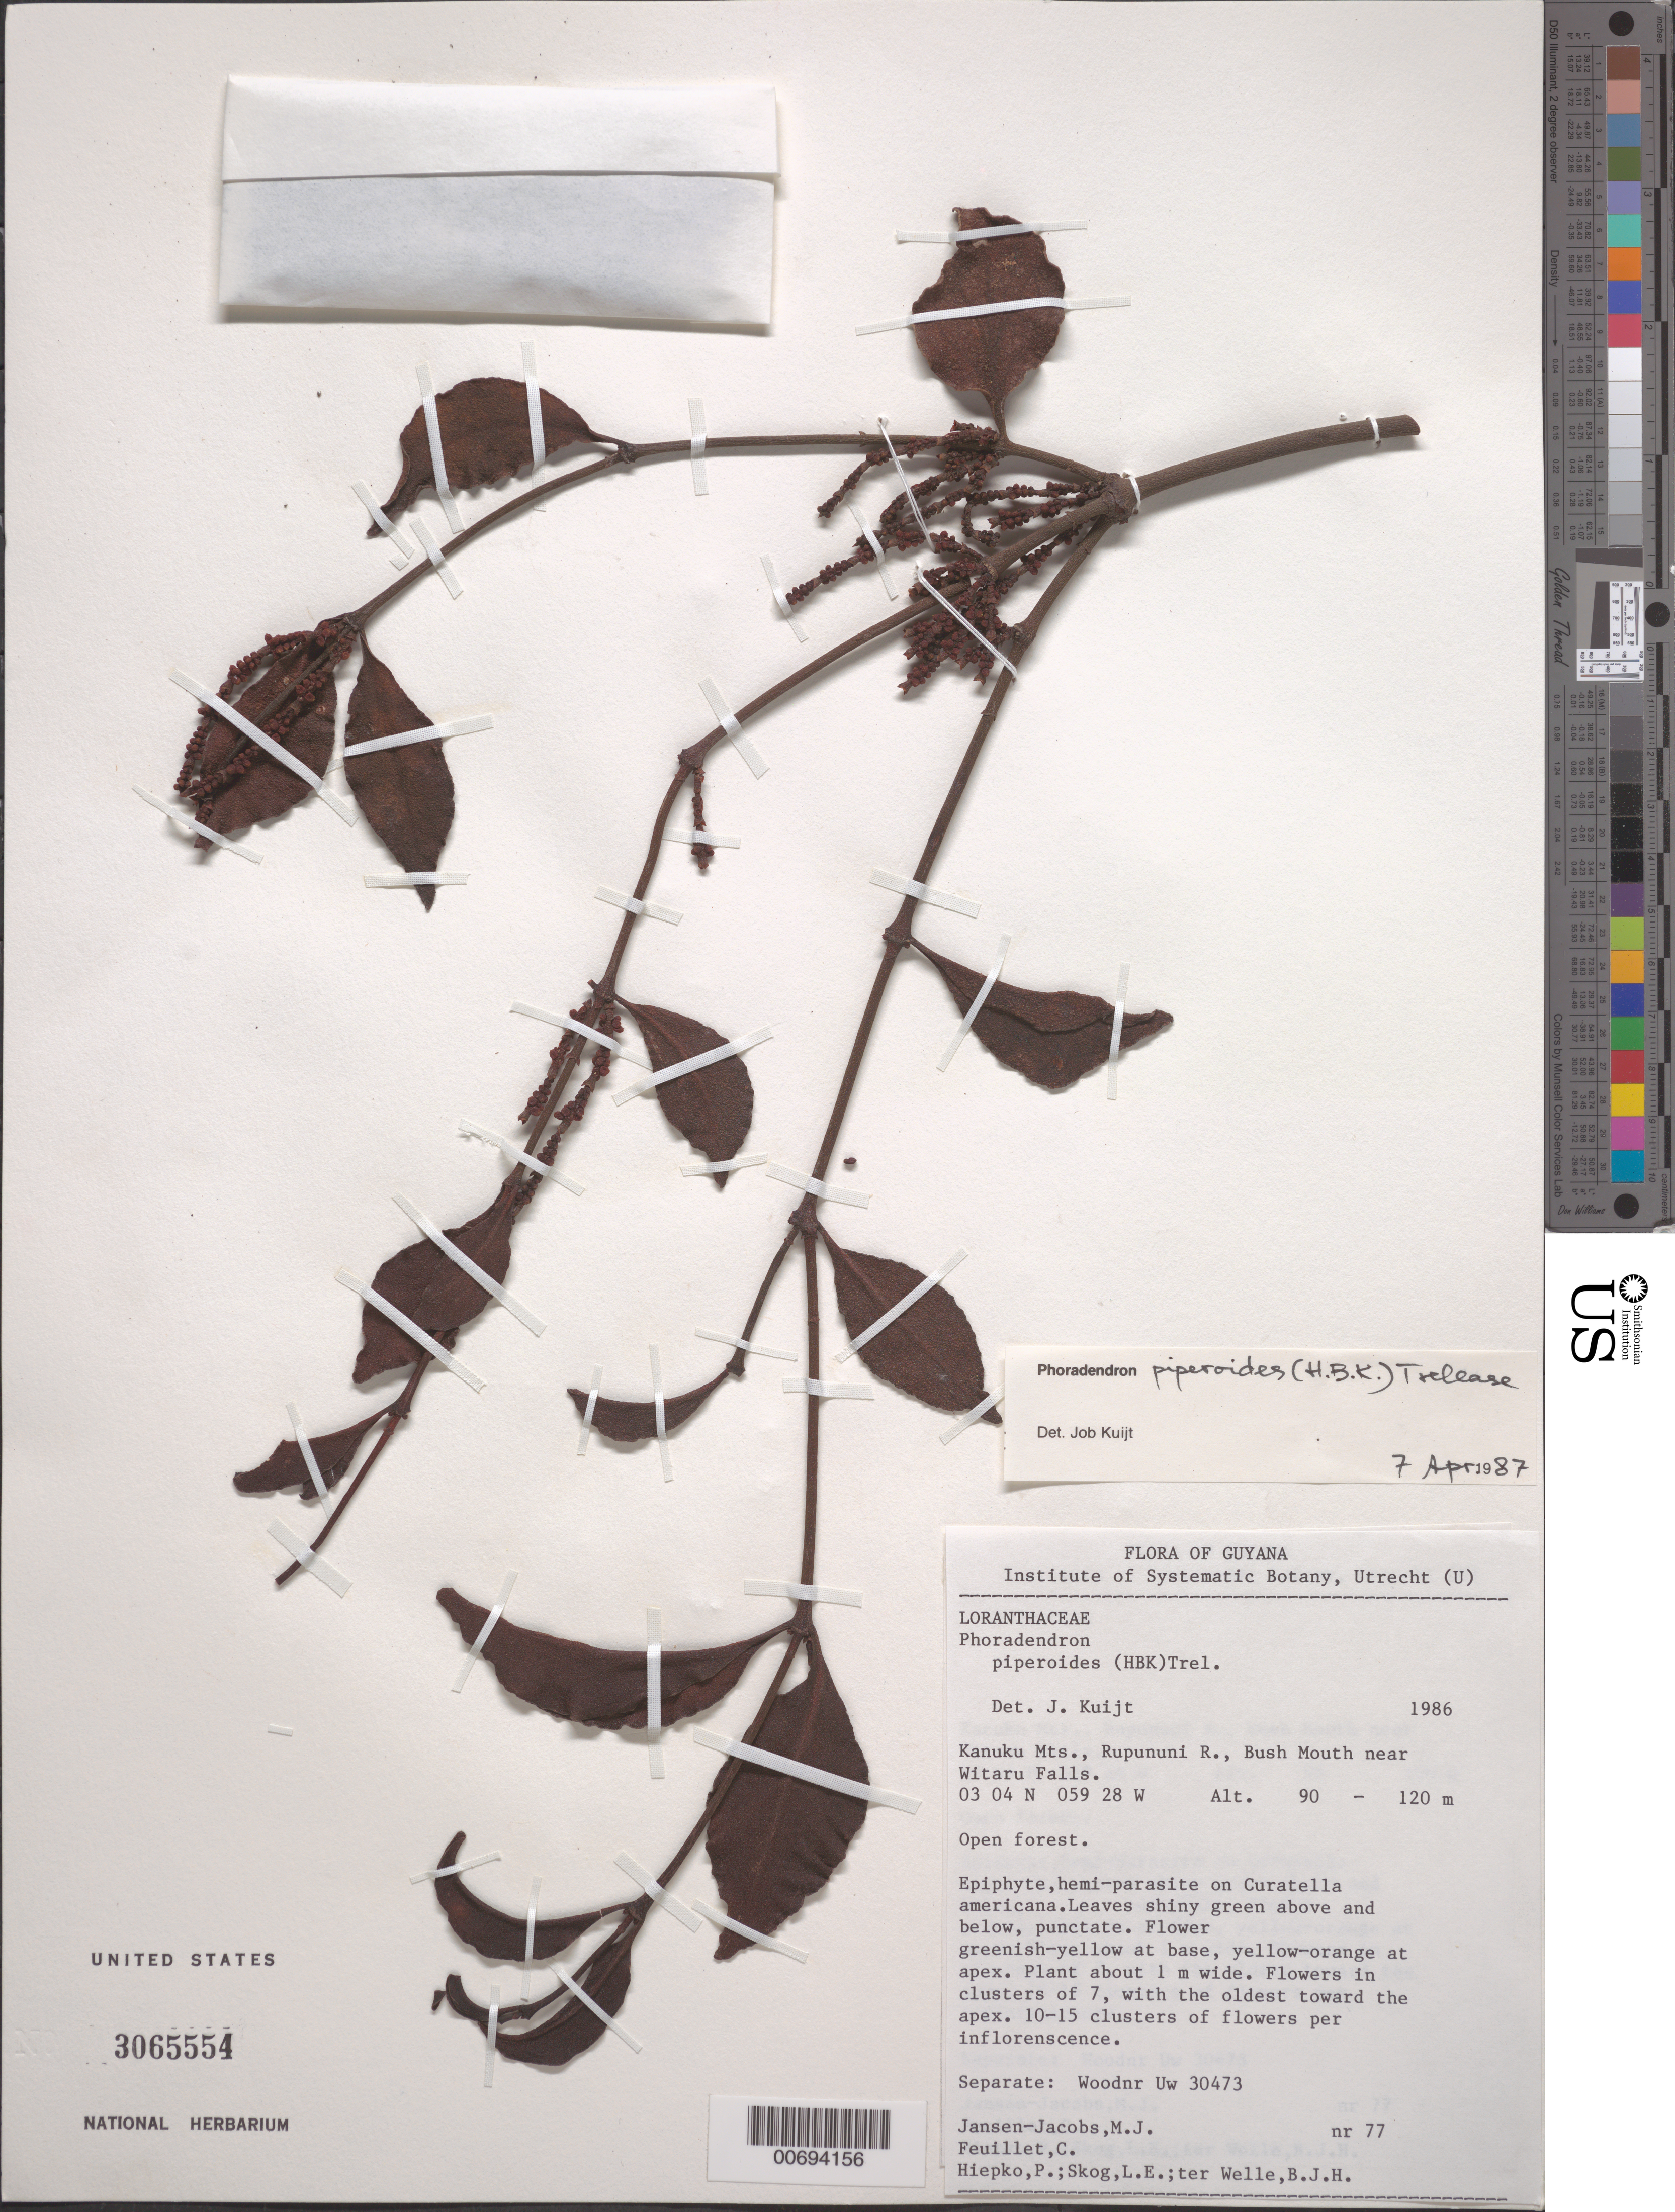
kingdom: Plantae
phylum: Tracheophyta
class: Magnoliopsida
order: Santalales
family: Viscaceae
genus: Phoradendron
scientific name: Phoradendron piperoides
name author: (Kunth) Trel.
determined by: Kuijt, Job, (CANADA)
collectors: M. J. Jansen-Jacobs, C. Feuillet, P. H. Hiepko, L. E. Skog & B. Welle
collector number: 77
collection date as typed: Feb-85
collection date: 1985-02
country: Guyana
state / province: U. Takutu-U. Essequibo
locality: Kanuku Mts., Rupununi R., Bush Mouth near Witaru Falls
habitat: Open forest.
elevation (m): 90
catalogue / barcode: US 3065554